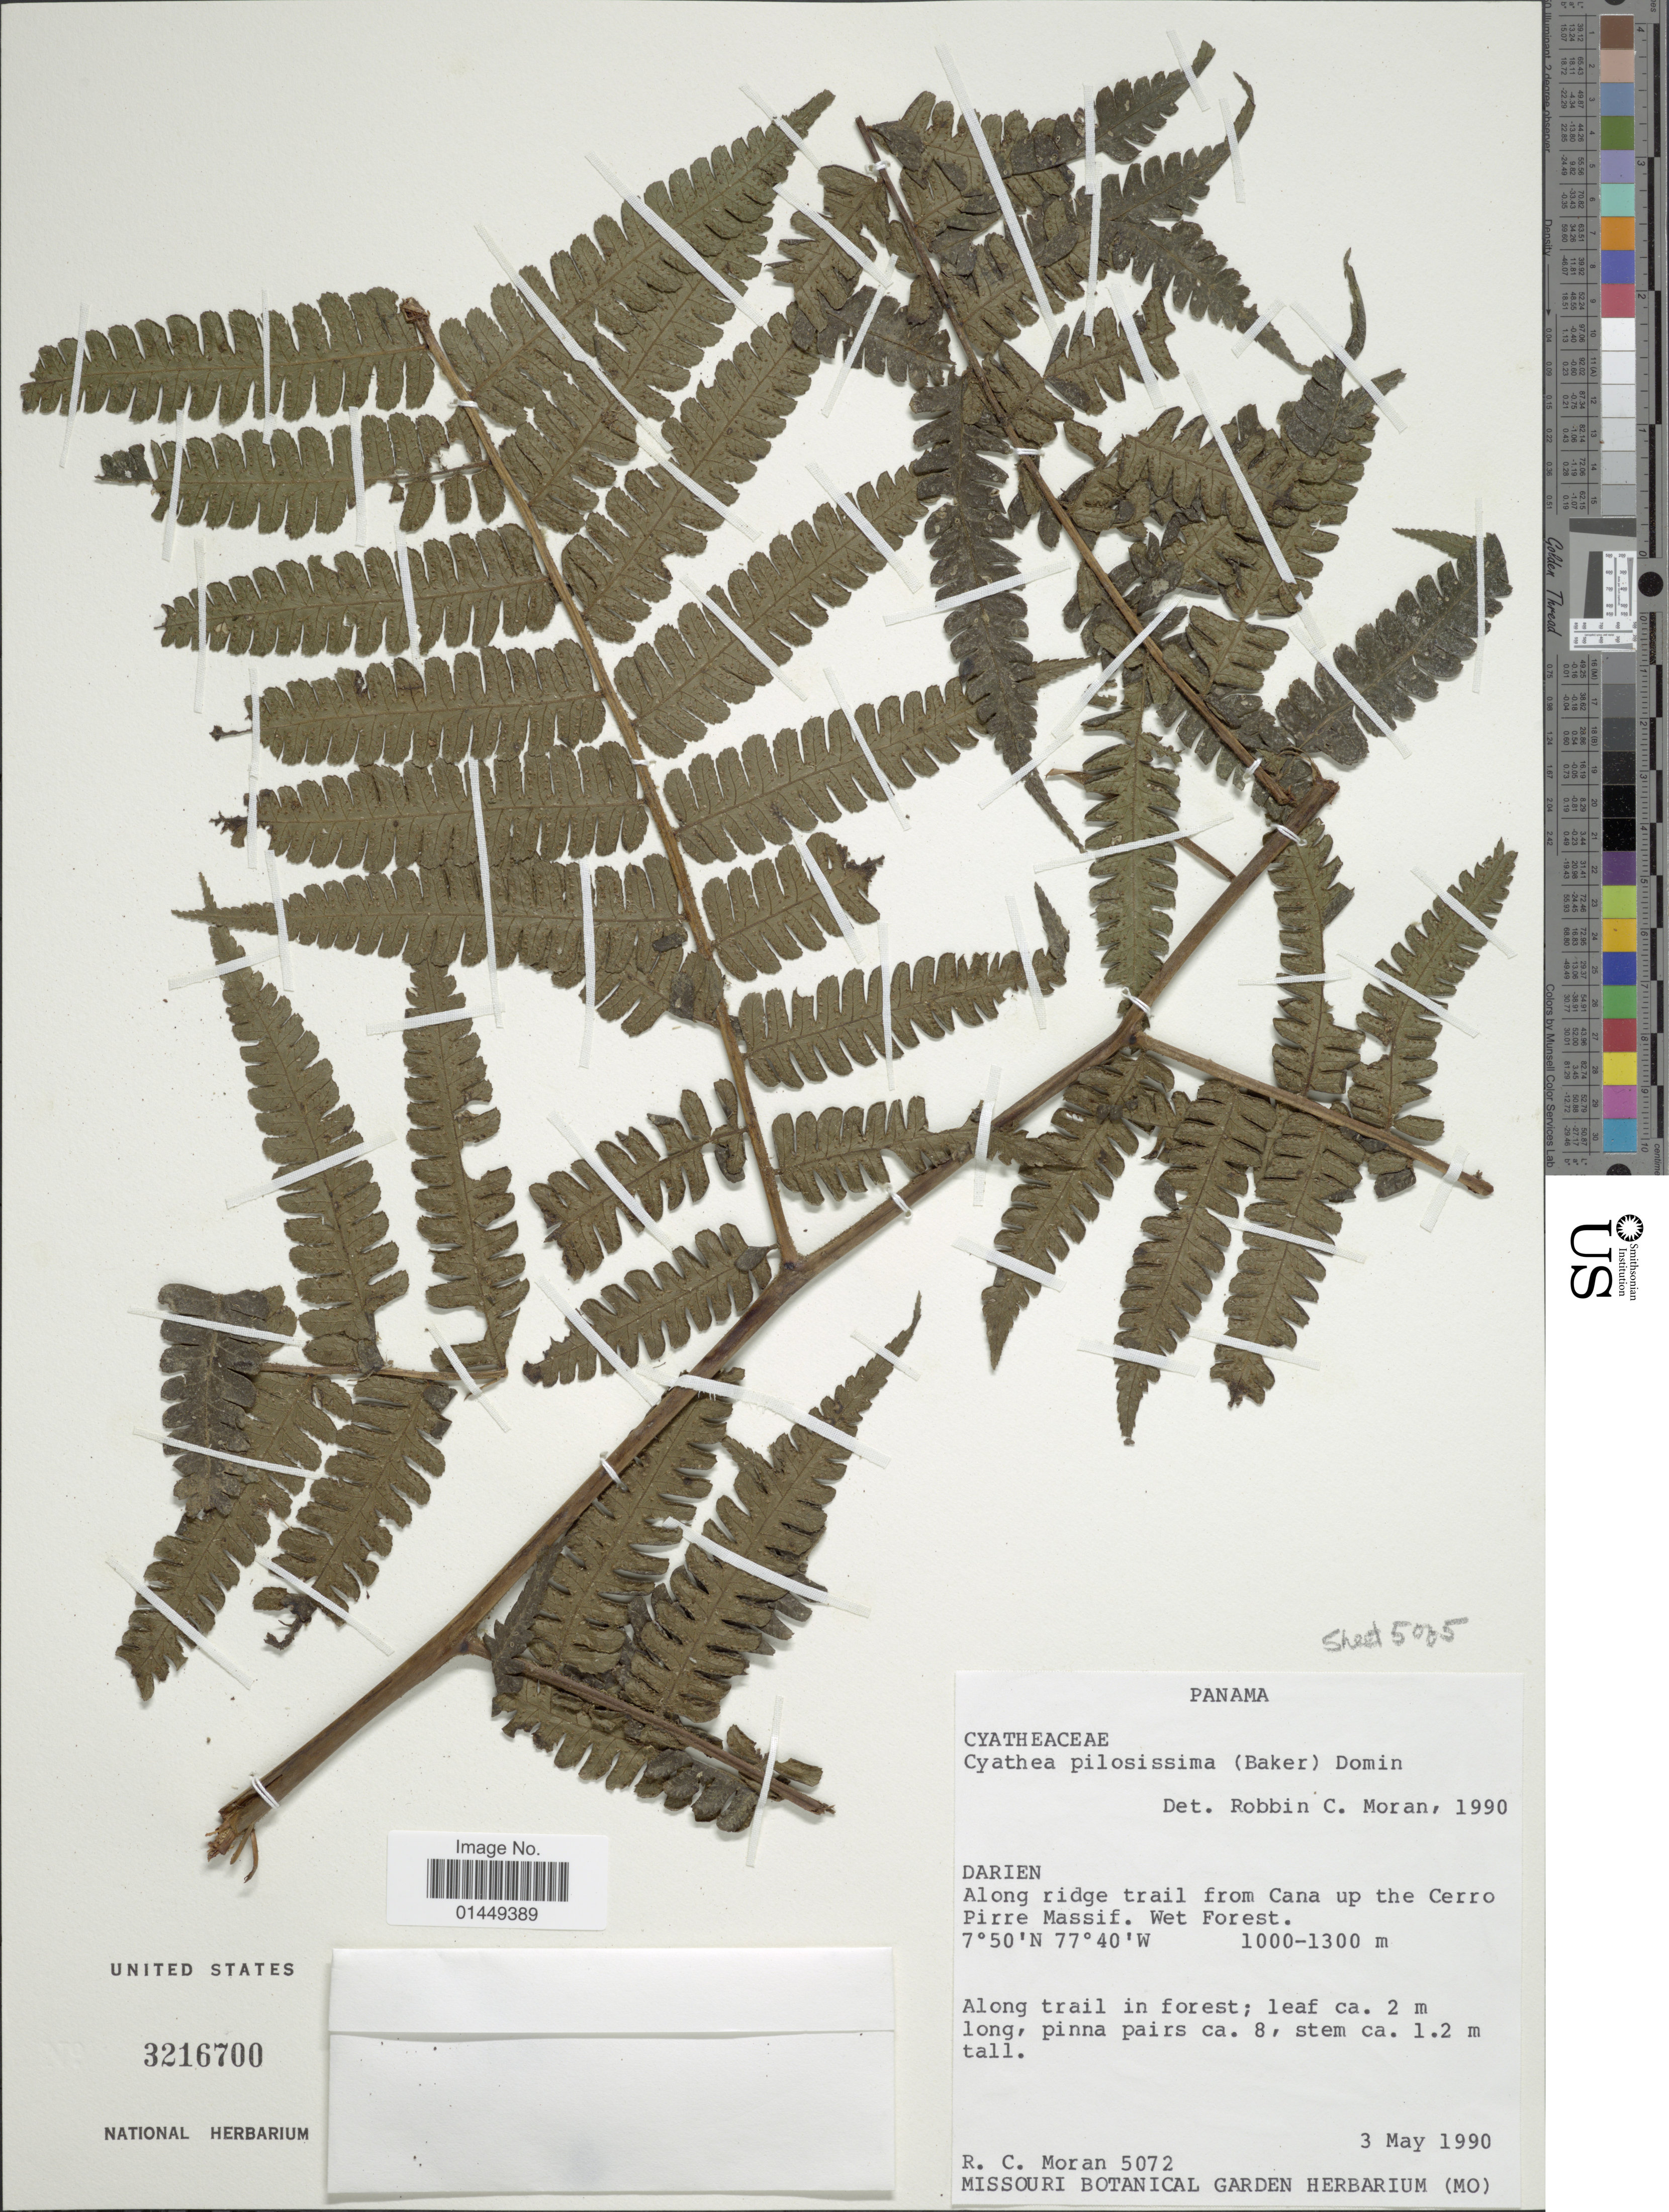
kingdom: Plantae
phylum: Tracheophyta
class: Polypodiopsida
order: Cyatheales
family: Cyatheaceae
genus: Cyathea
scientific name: Cyathea pilosissima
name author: (Baker) Domin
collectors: R. C. Moran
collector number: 5072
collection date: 1990-05-03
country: Panama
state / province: Darién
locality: Darien. Along ridge trail from Cana up to Cerro Pirre Massif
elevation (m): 1000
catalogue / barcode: US 3216700